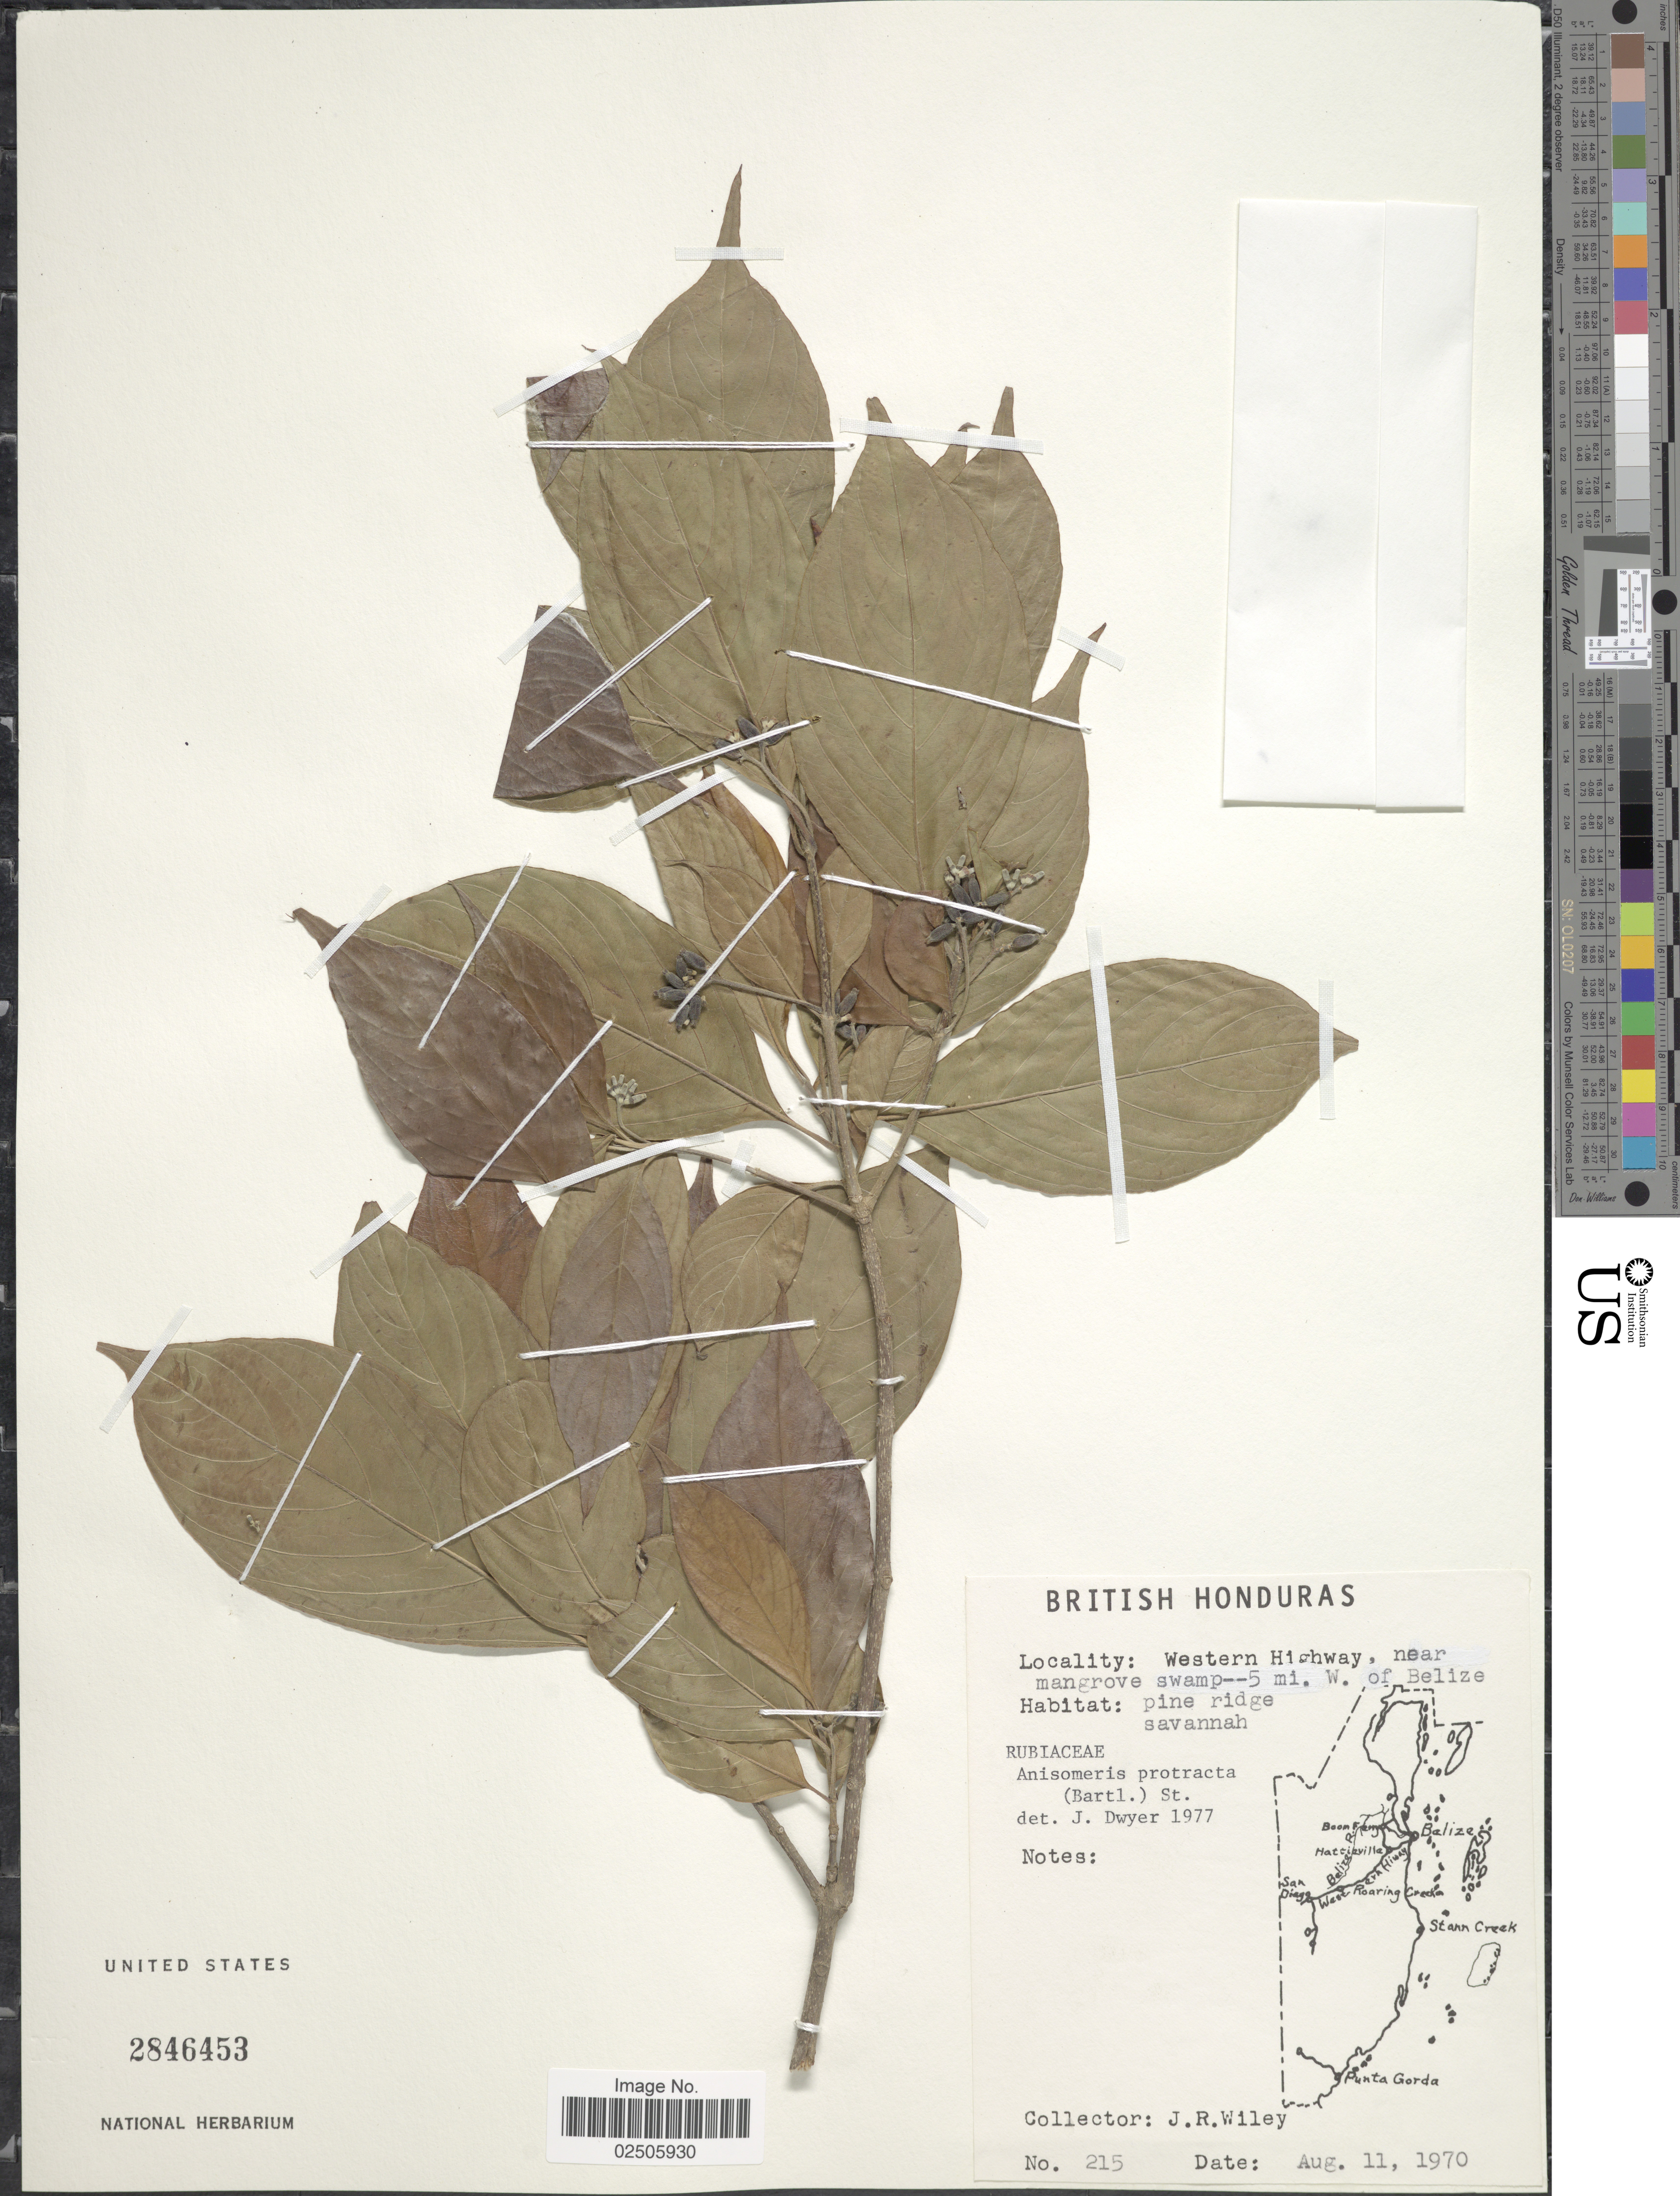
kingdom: Plantae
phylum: Tracheophyta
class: Magnoliopsida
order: Gentianales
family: Rubiaceae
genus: Chomelia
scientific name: Chomelia protracta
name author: (Bartl. ex DC.) Standl.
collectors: J. Wiley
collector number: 215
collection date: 1970-08-11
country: Belize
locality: British Honduras, Western Highway, near mangrove swamp -- 5 mi. W. of Belize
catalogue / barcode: US 2846453